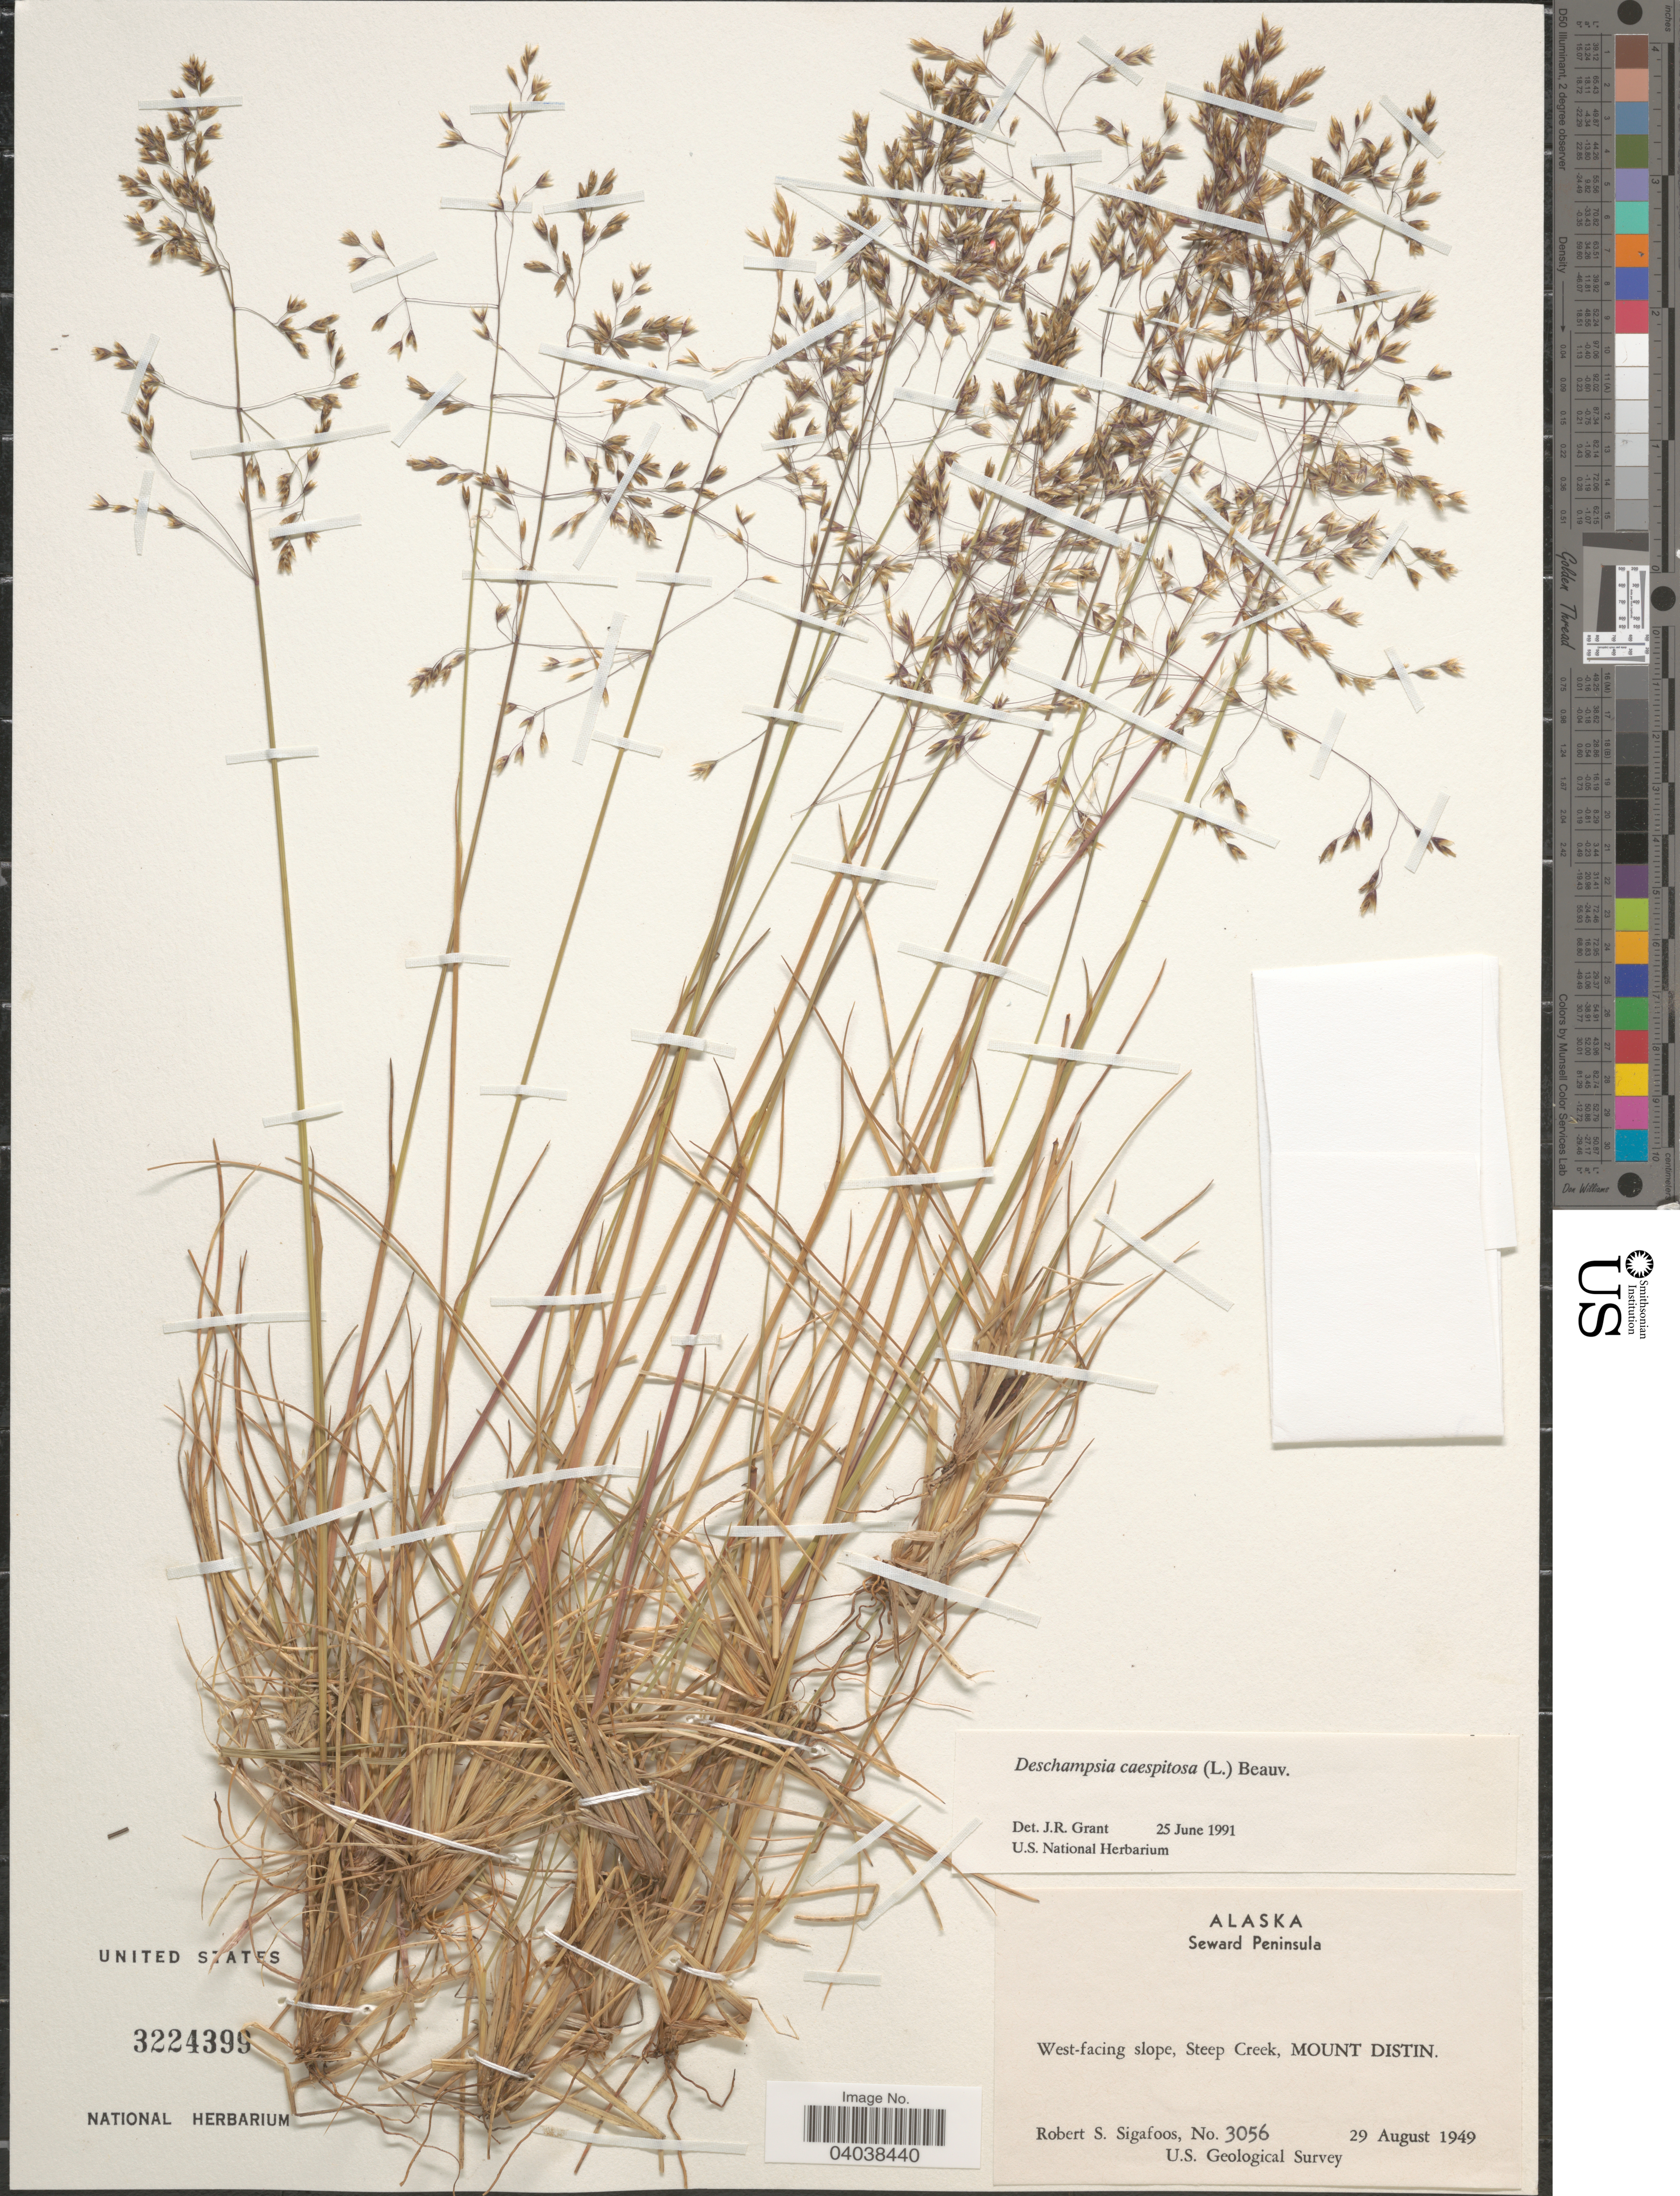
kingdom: Plantae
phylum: Tracheophyta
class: Liliopsida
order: Poales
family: Poaceae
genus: Deschampsia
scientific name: Deschampsia cespitosa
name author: (L.) P. Beauv.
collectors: R. Sigafoos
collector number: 3056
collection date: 1949-08-29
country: United States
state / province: Alaska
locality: Seward Peninsula. West-facgin slope, Steep Creek, Mount Distin.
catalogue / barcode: US 3224399